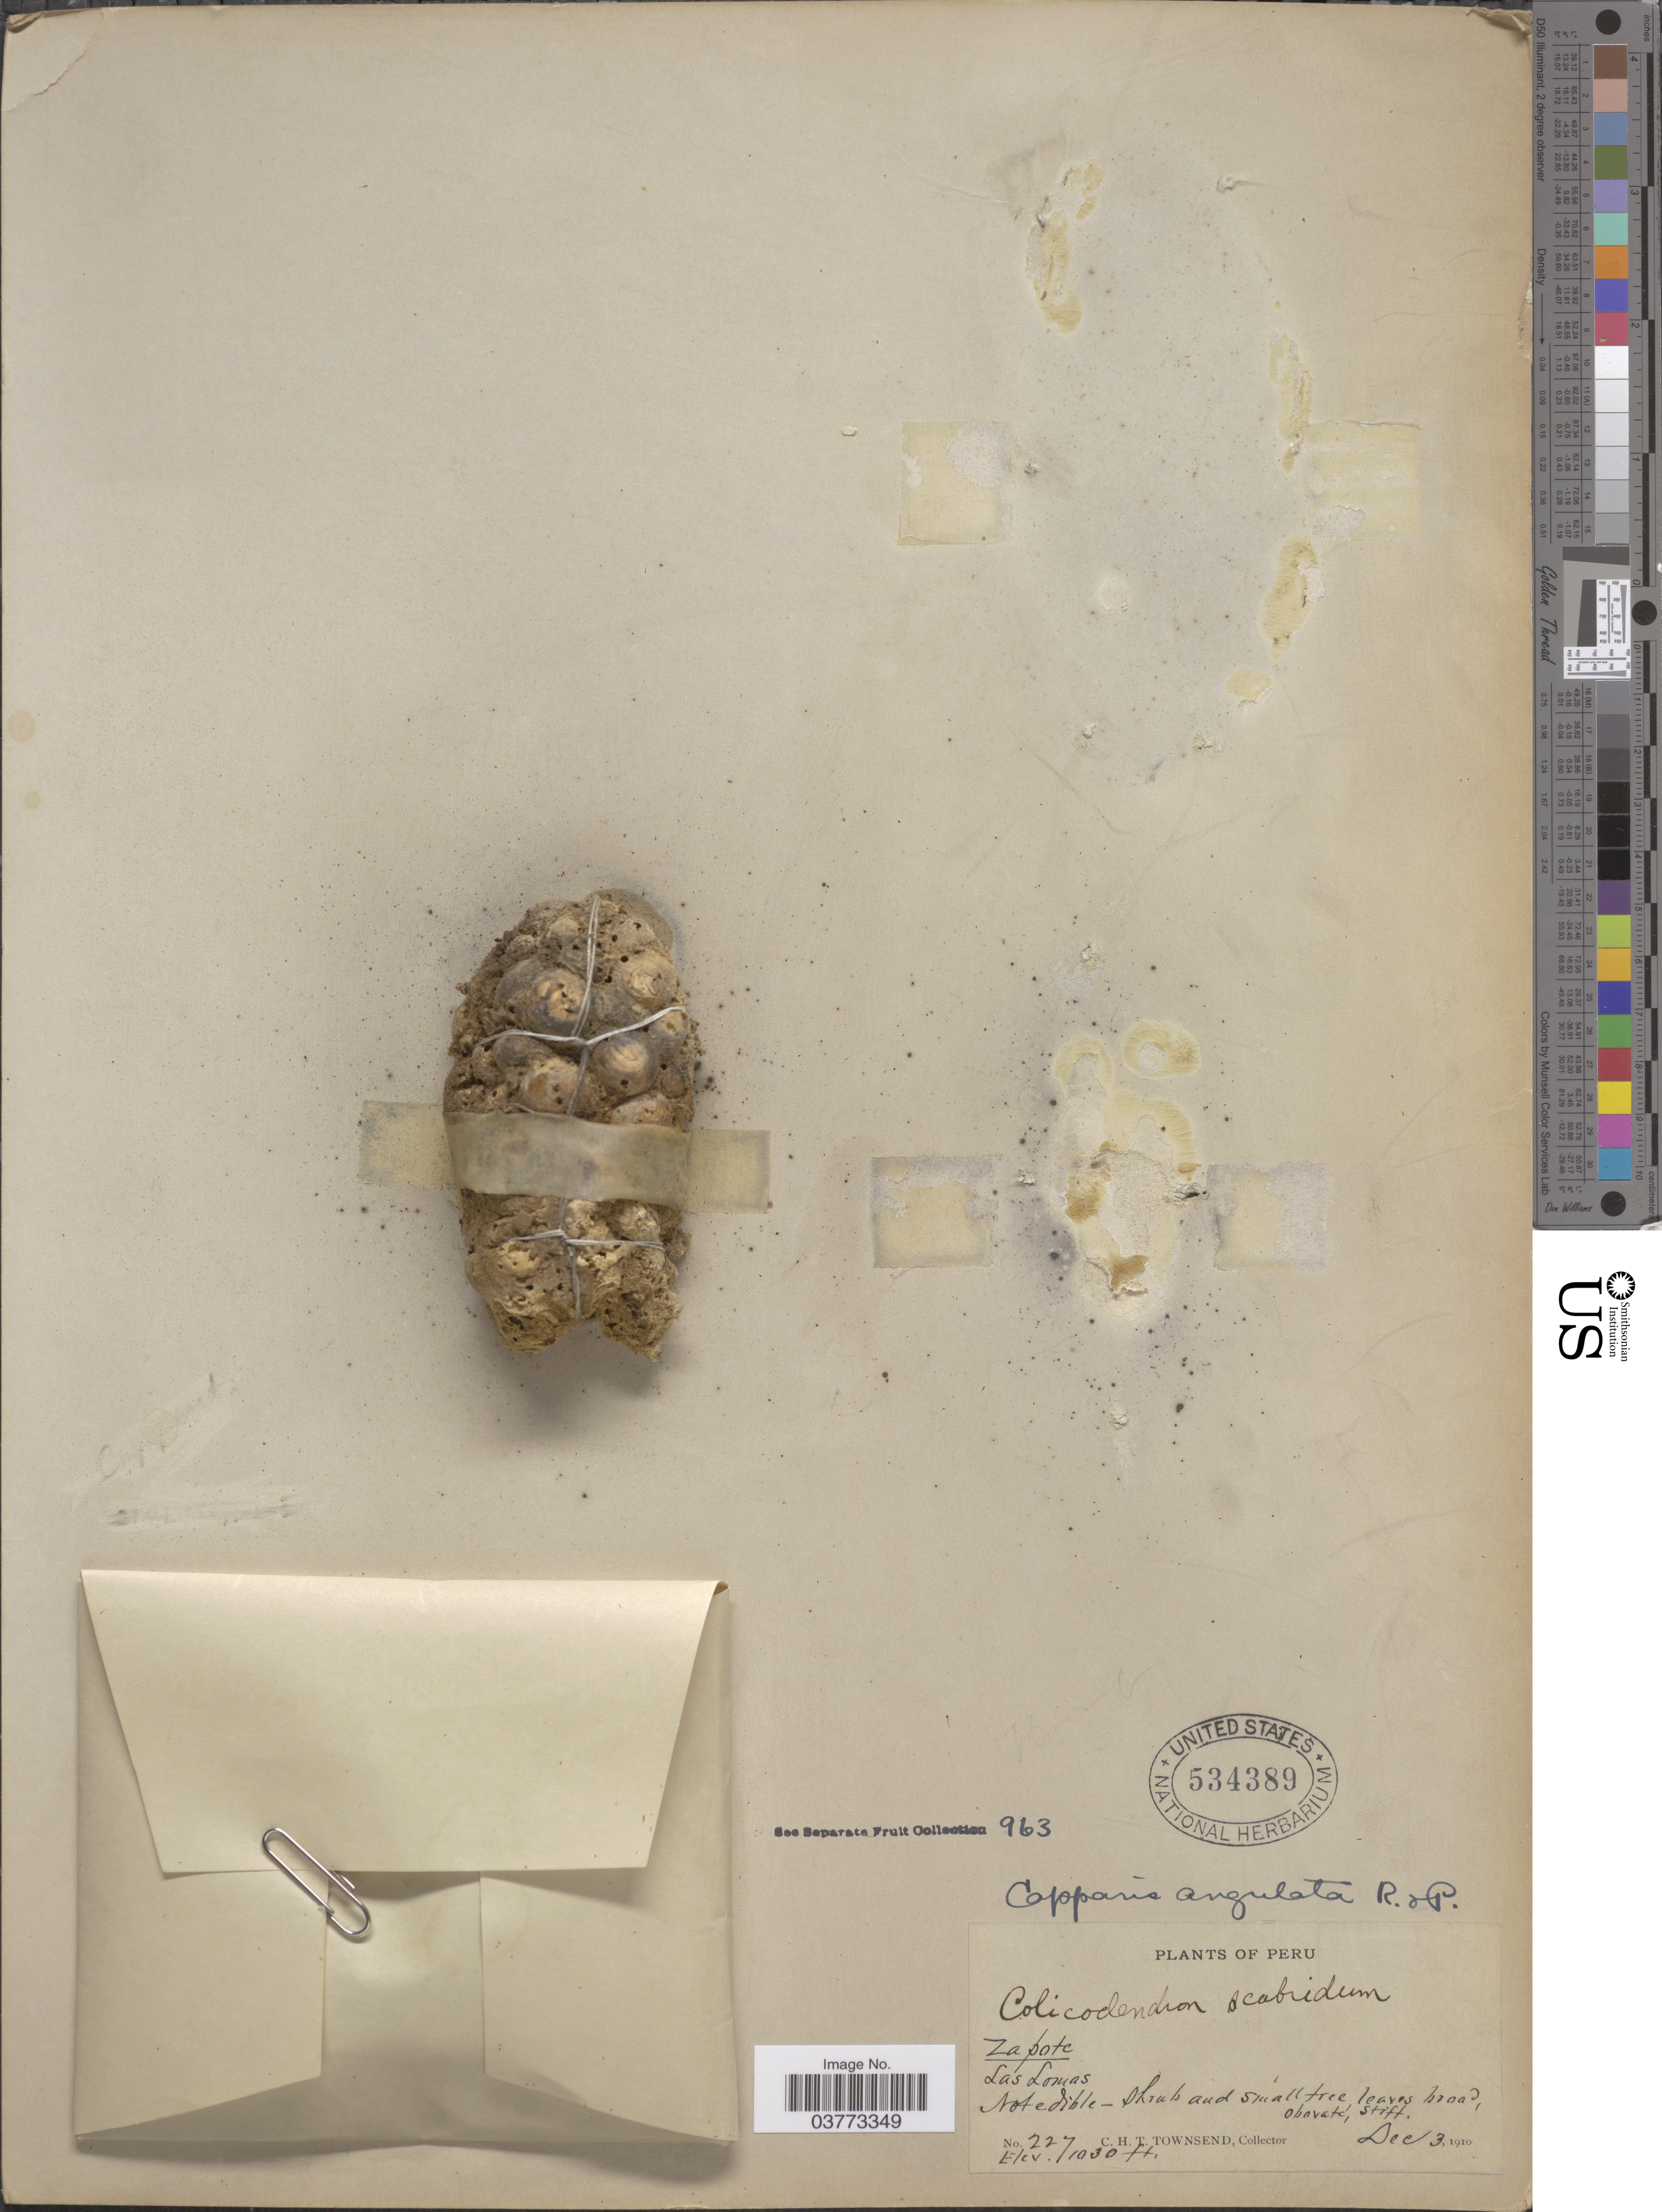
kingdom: Plantae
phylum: Tracheophyta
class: Magnoliopsida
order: Brassicales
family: Capparaceae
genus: Colicodendron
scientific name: Colicodendron angulatum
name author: (Ruiz & Pav. ex DC.) Hutch.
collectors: C. H. T. Townsend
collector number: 227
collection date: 1910-12-03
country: Peru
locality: Las Lomas.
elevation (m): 314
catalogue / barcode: US 534389